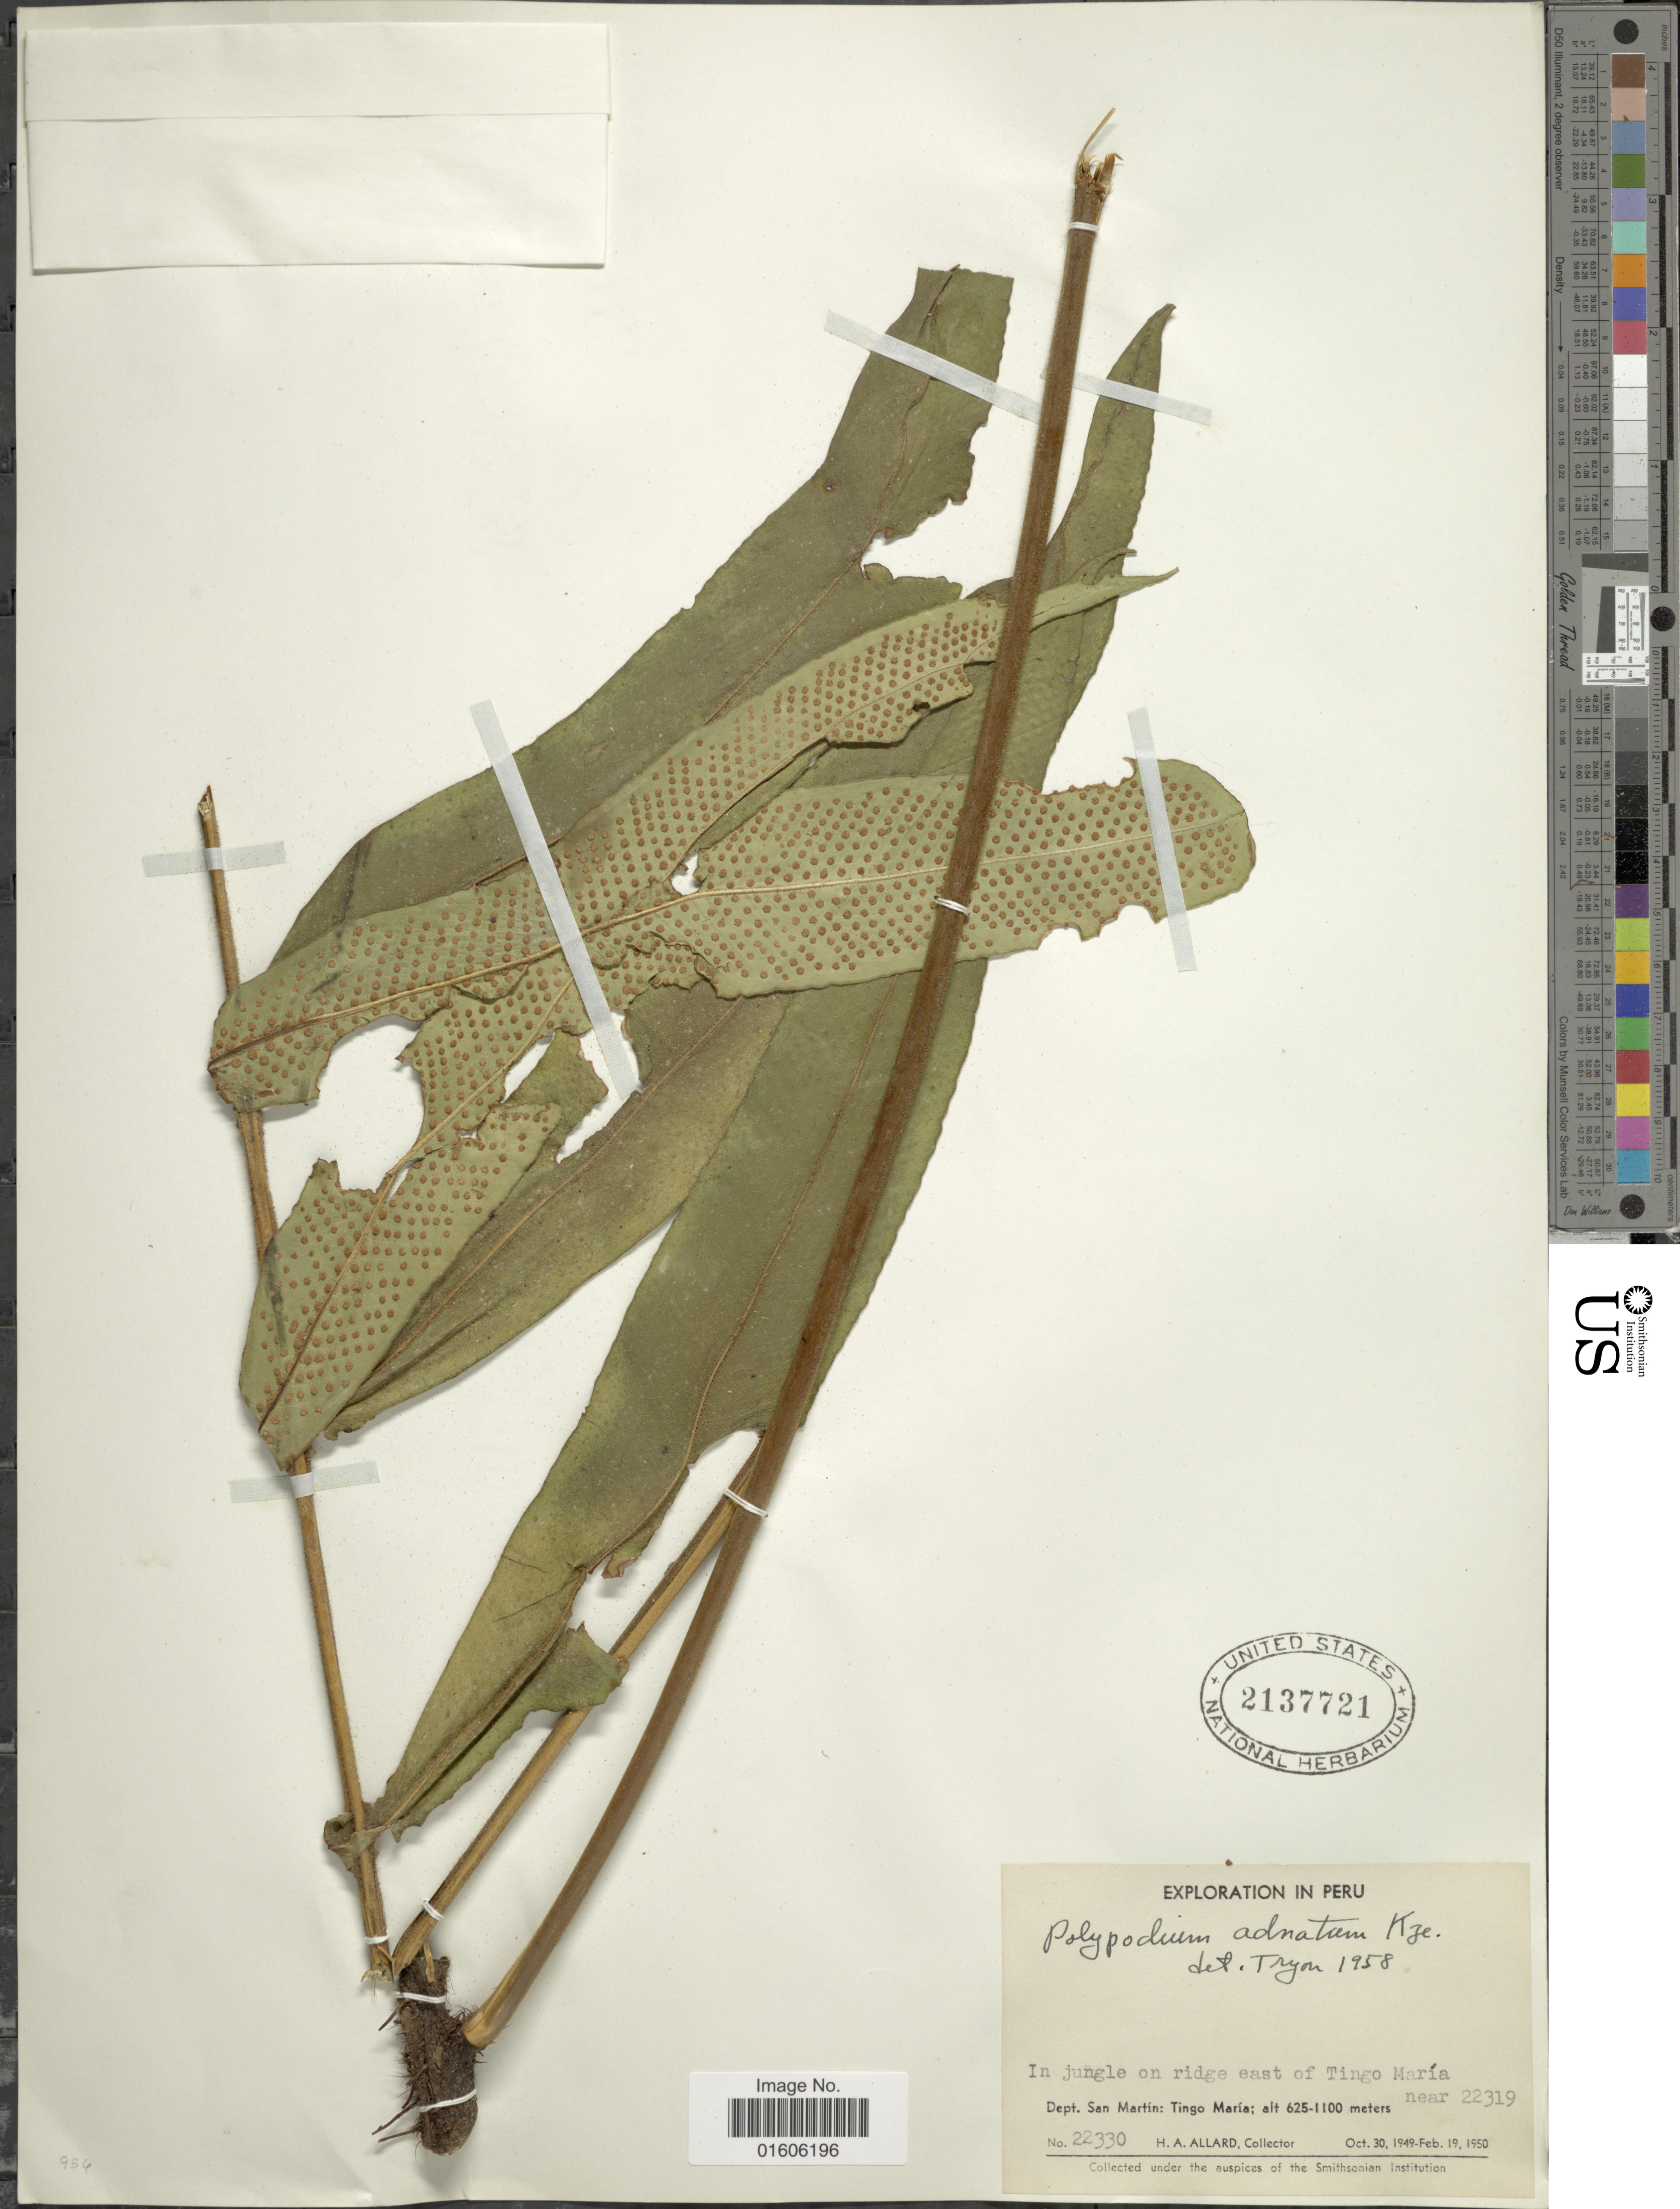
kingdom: Plantae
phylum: Tracheophyta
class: Polypodiopsida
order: Polypodiales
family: Polypodiaceae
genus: Serpocaulon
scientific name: Serpocaulon fraxinifolium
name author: (Jacq.) A.R. Sm.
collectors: H. A. Allard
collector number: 22330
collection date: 1949-10-30/1950-02-19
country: Peru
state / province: San Martín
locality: In jungle on ridge east of Tingo María near 22319. Dept. San Martín: Tingo María.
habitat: in jungle on ridge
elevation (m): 625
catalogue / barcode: US 2137721